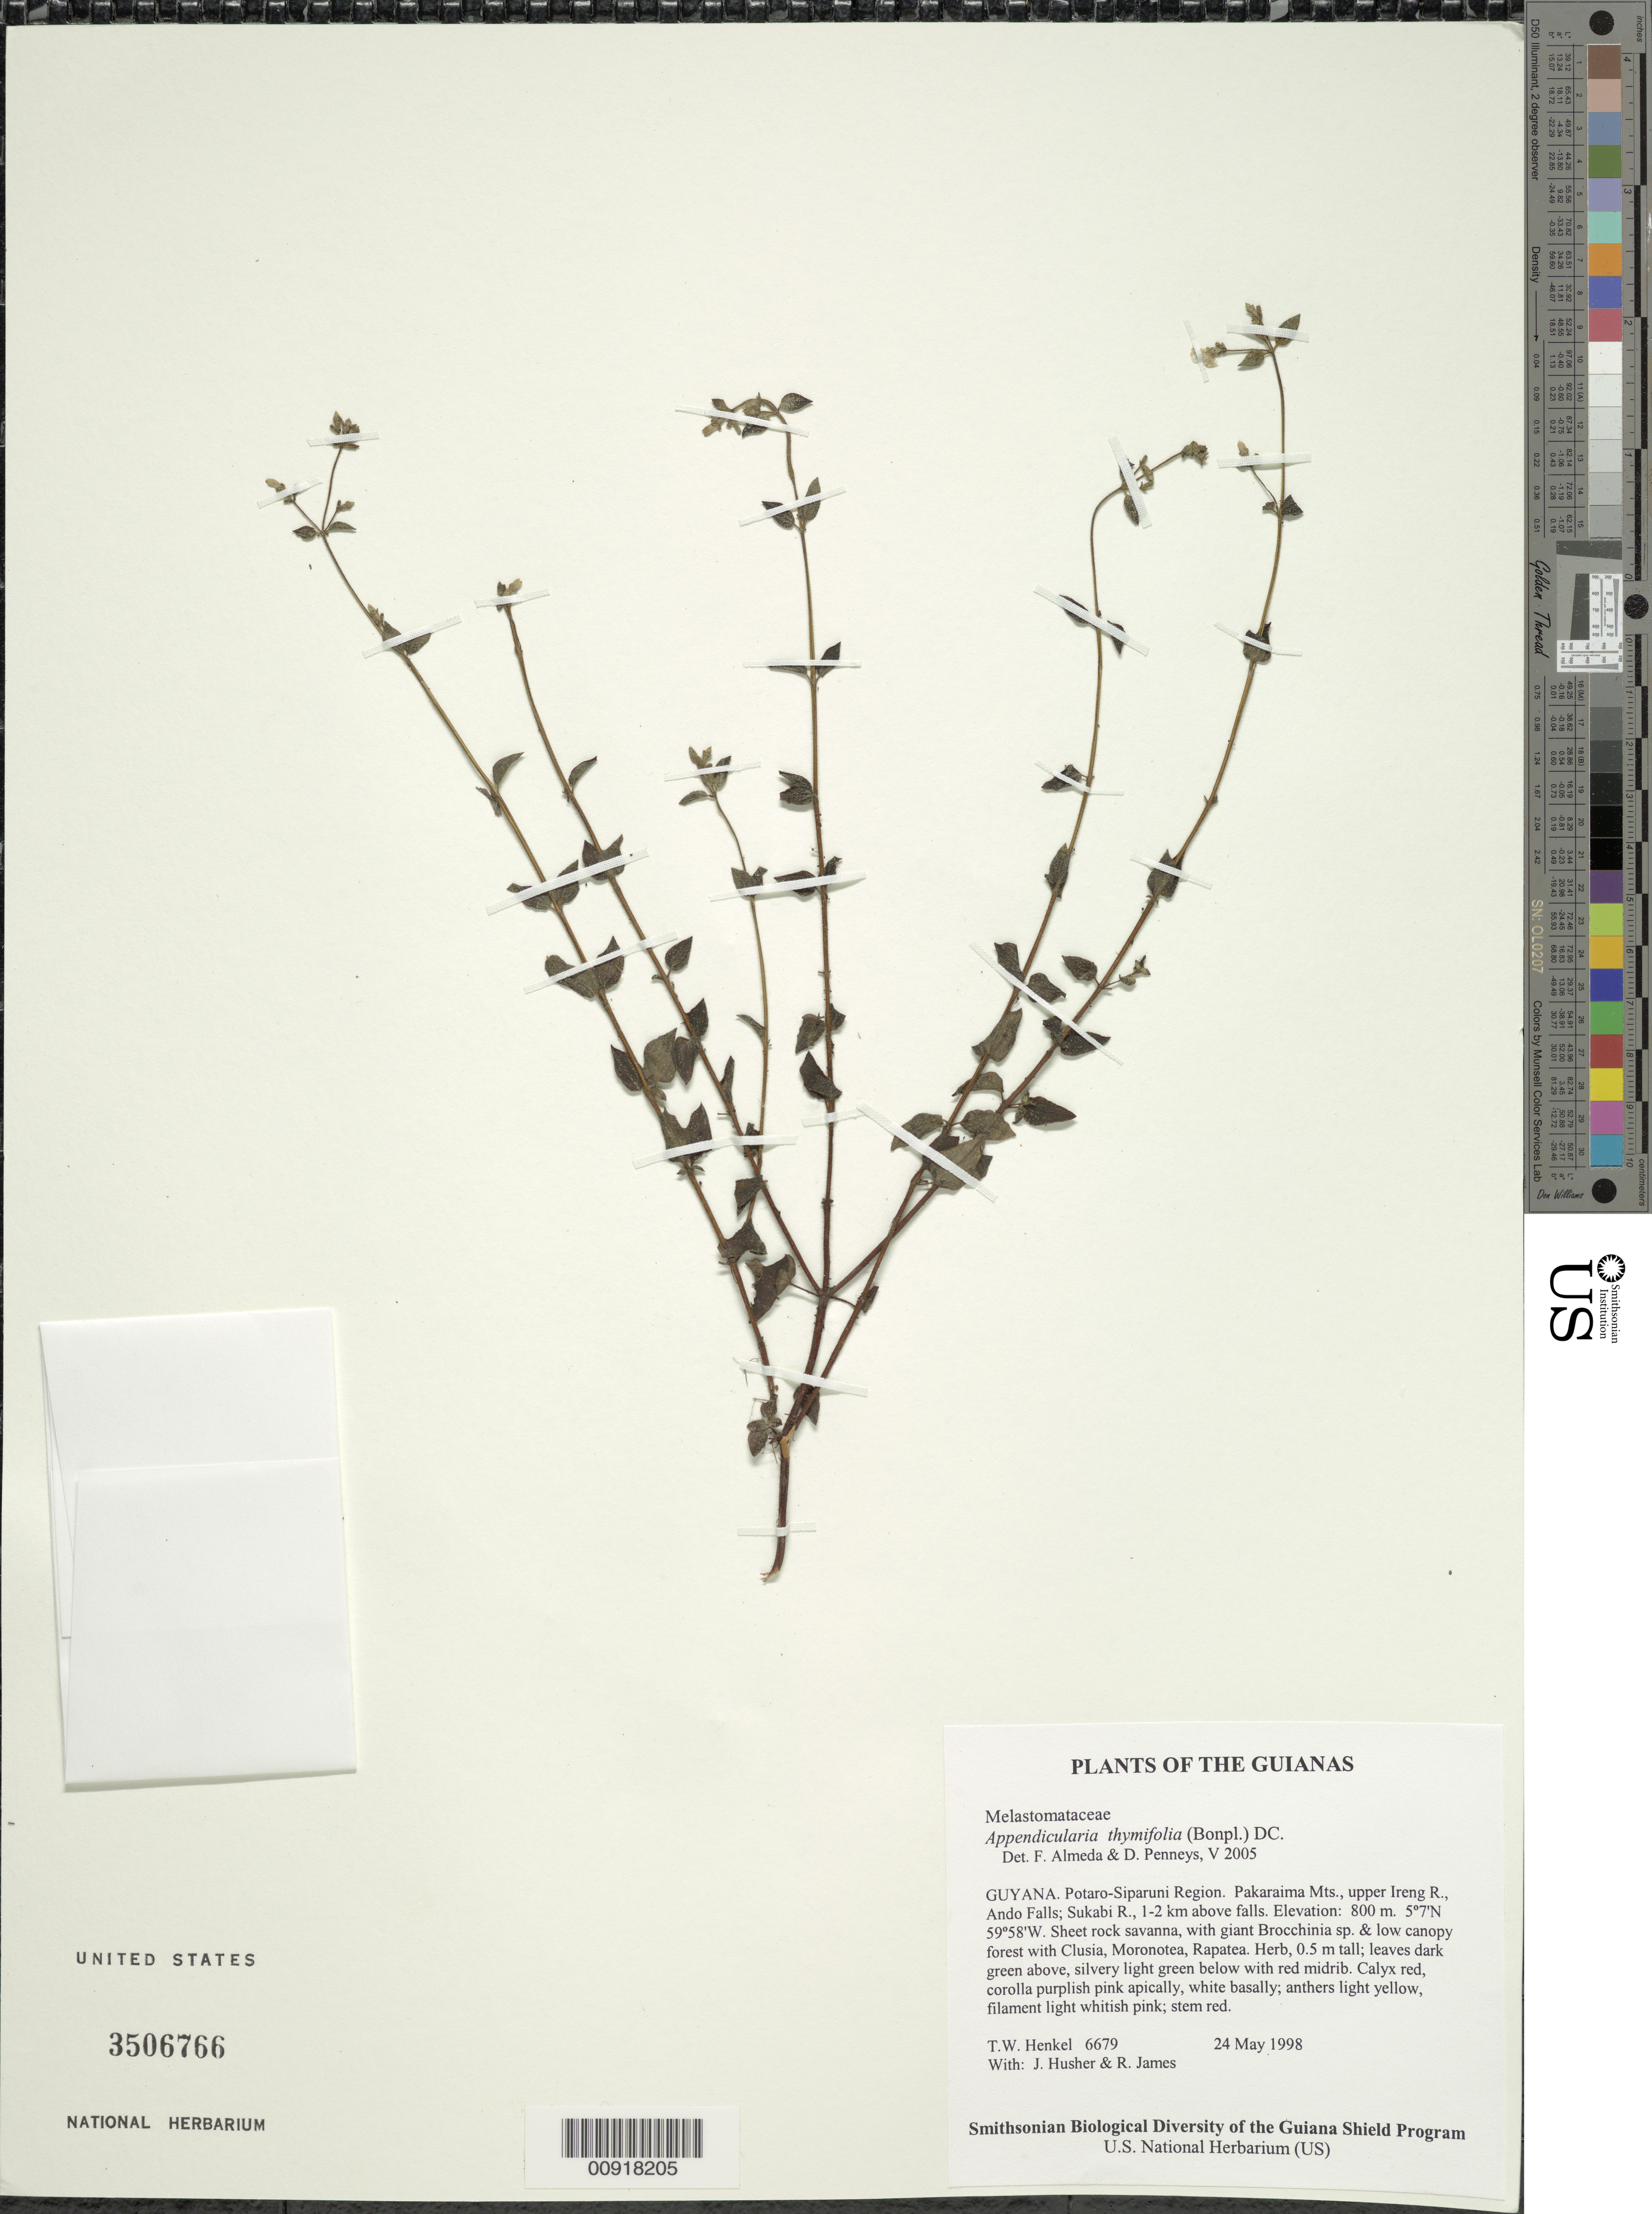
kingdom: Plantae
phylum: Tracheophyta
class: Magnoliopsida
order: Myrtales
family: Melastomataceae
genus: Appendicularia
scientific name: Appendicularia thymifolia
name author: (Bonpl.) DC.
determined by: Almeda, F.; Penneys, D. S.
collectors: T. Henkel, J. Husher & R. James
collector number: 6679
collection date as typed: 24 May 1998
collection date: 1998-05-24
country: Guyana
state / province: Potaro-Siparuni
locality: Pakaraima Mts., upper Ireng R., Ando Falls; Sukabi R., 1-2 km above falls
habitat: Sheet rock savanna, with giant Brocchinia sp. & low canopy forest with Clusia, Moronotea, Rapatea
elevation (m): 800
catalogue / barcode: US 3506766